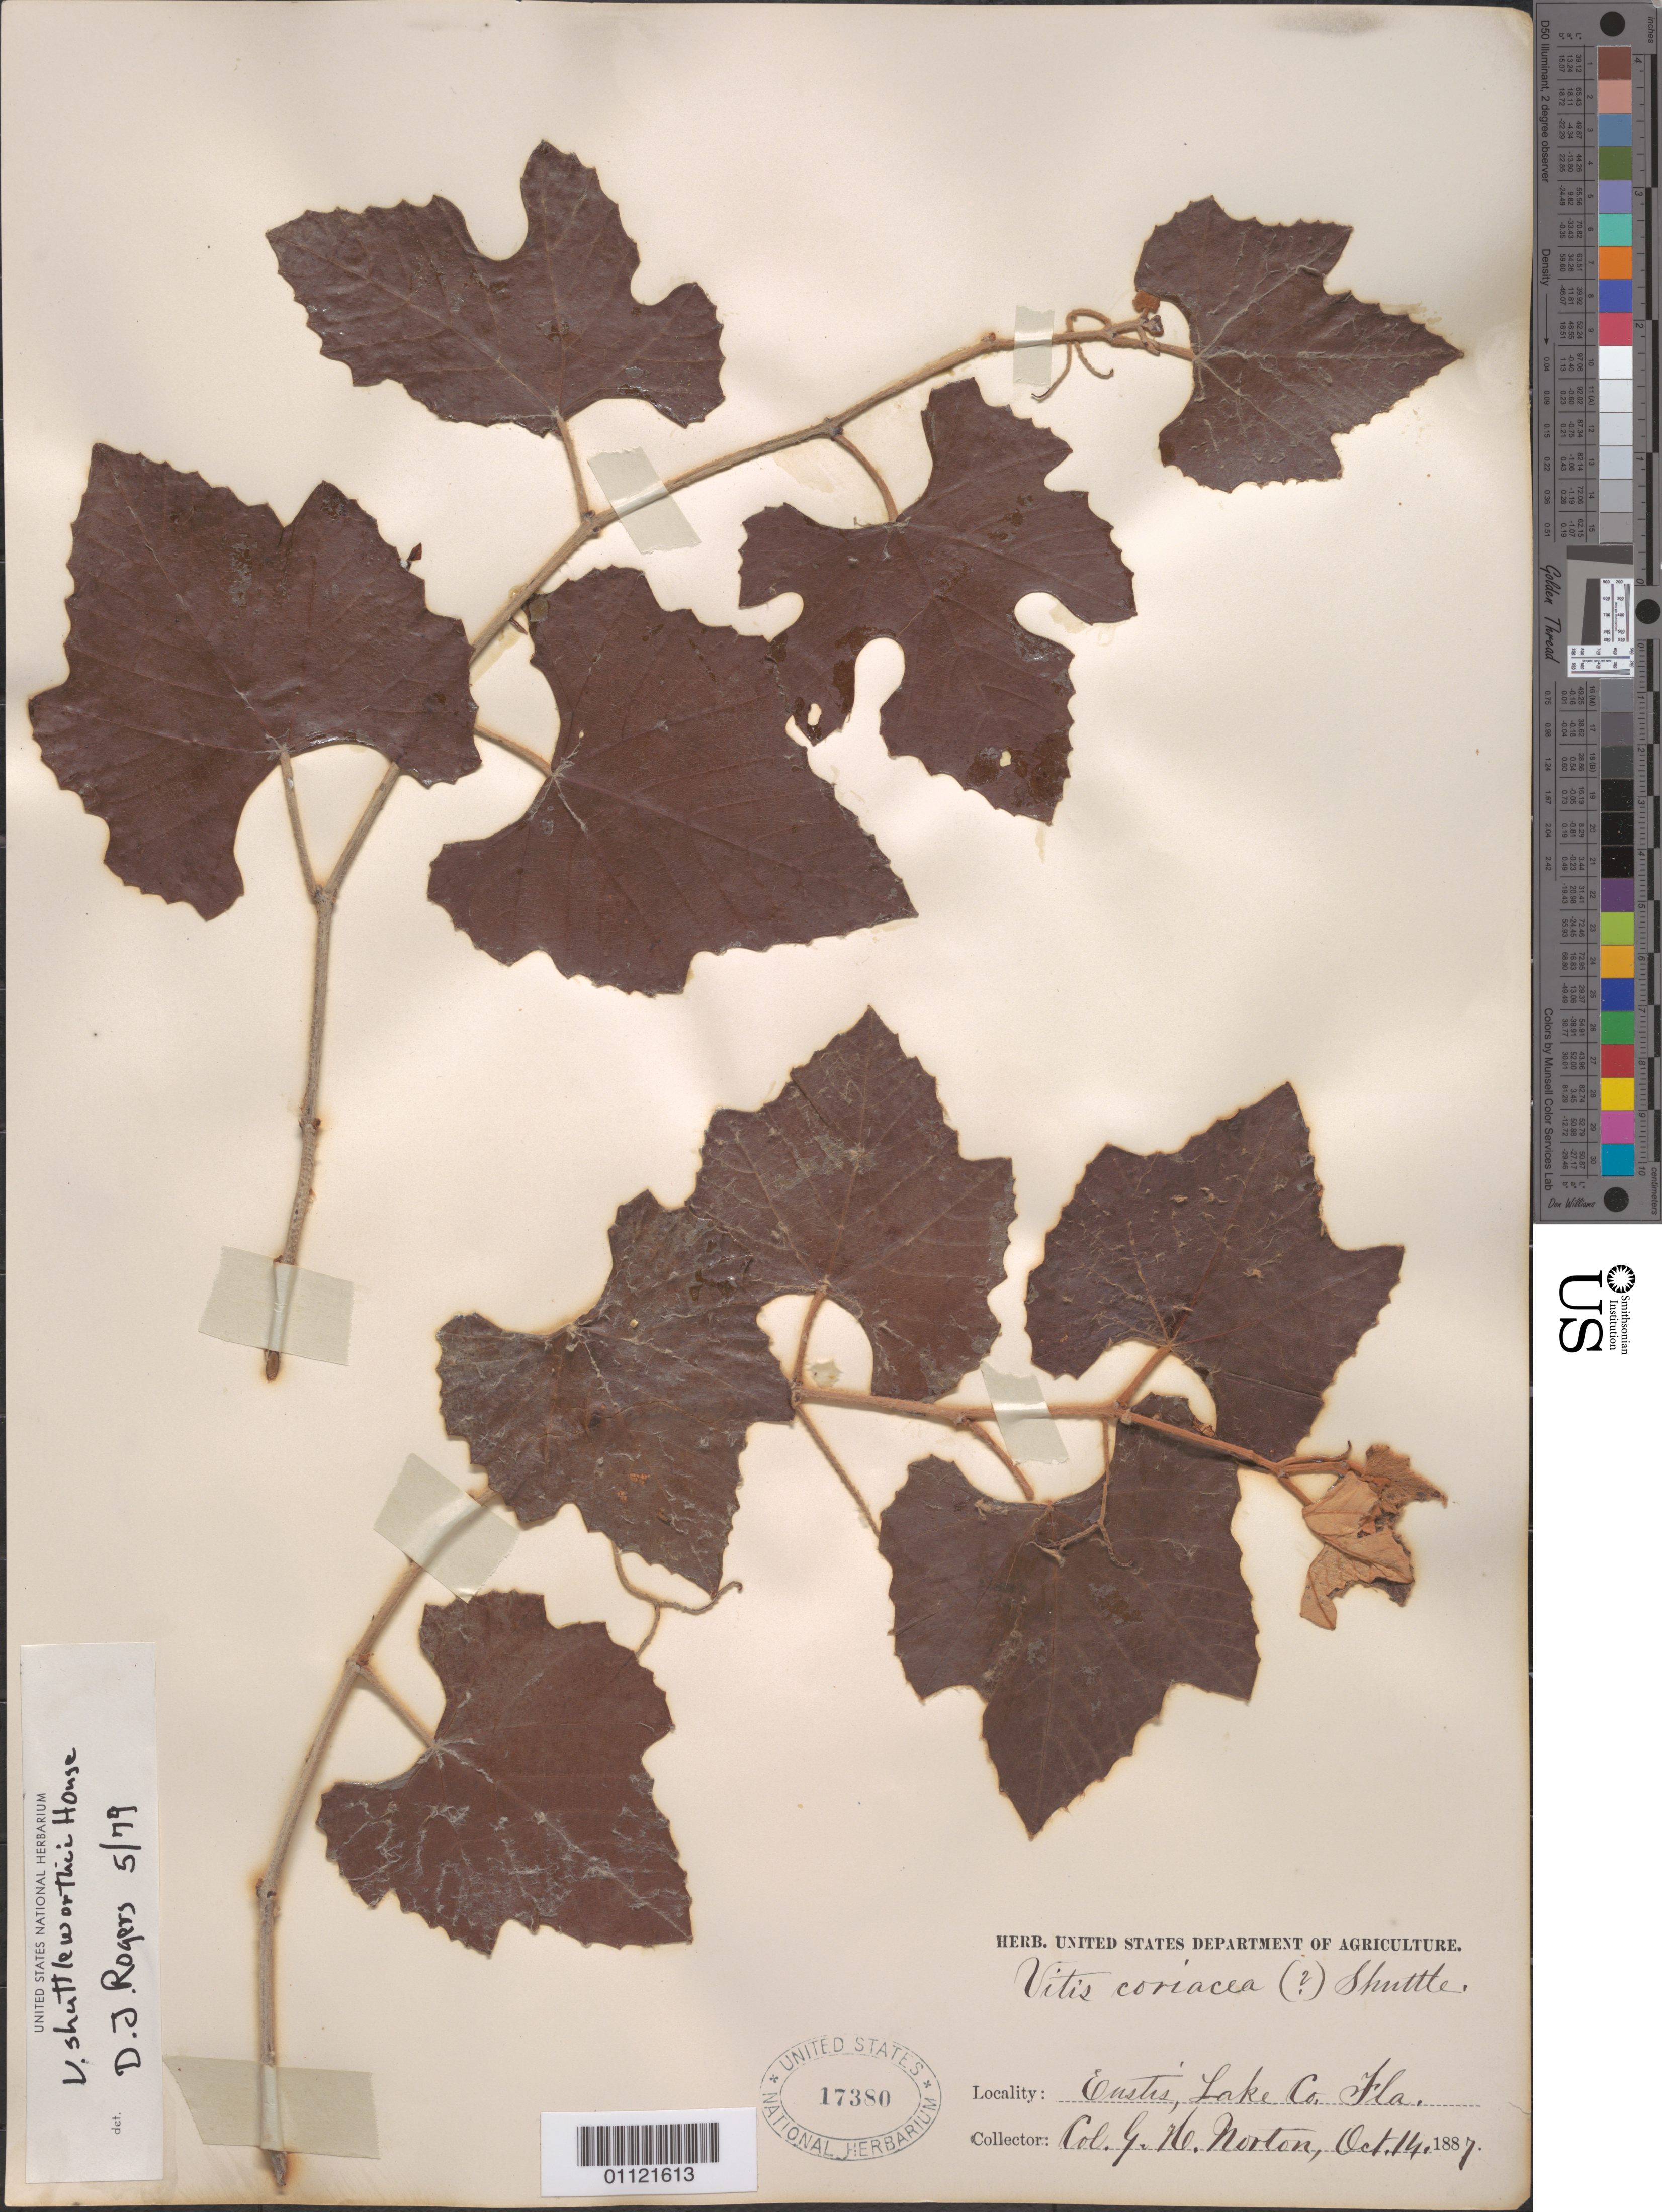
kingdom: Plantae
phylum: Tracheophyta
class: Magnoliopsida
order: Vitales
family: Vitaceae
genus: Vitis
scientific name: Vitis shuttleworthii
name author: House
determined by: Rogers, D. J.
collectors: G. Norton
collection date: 1887-10-14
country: United States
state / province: Florida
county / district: Lake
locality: Eustis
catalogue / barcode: US 17380